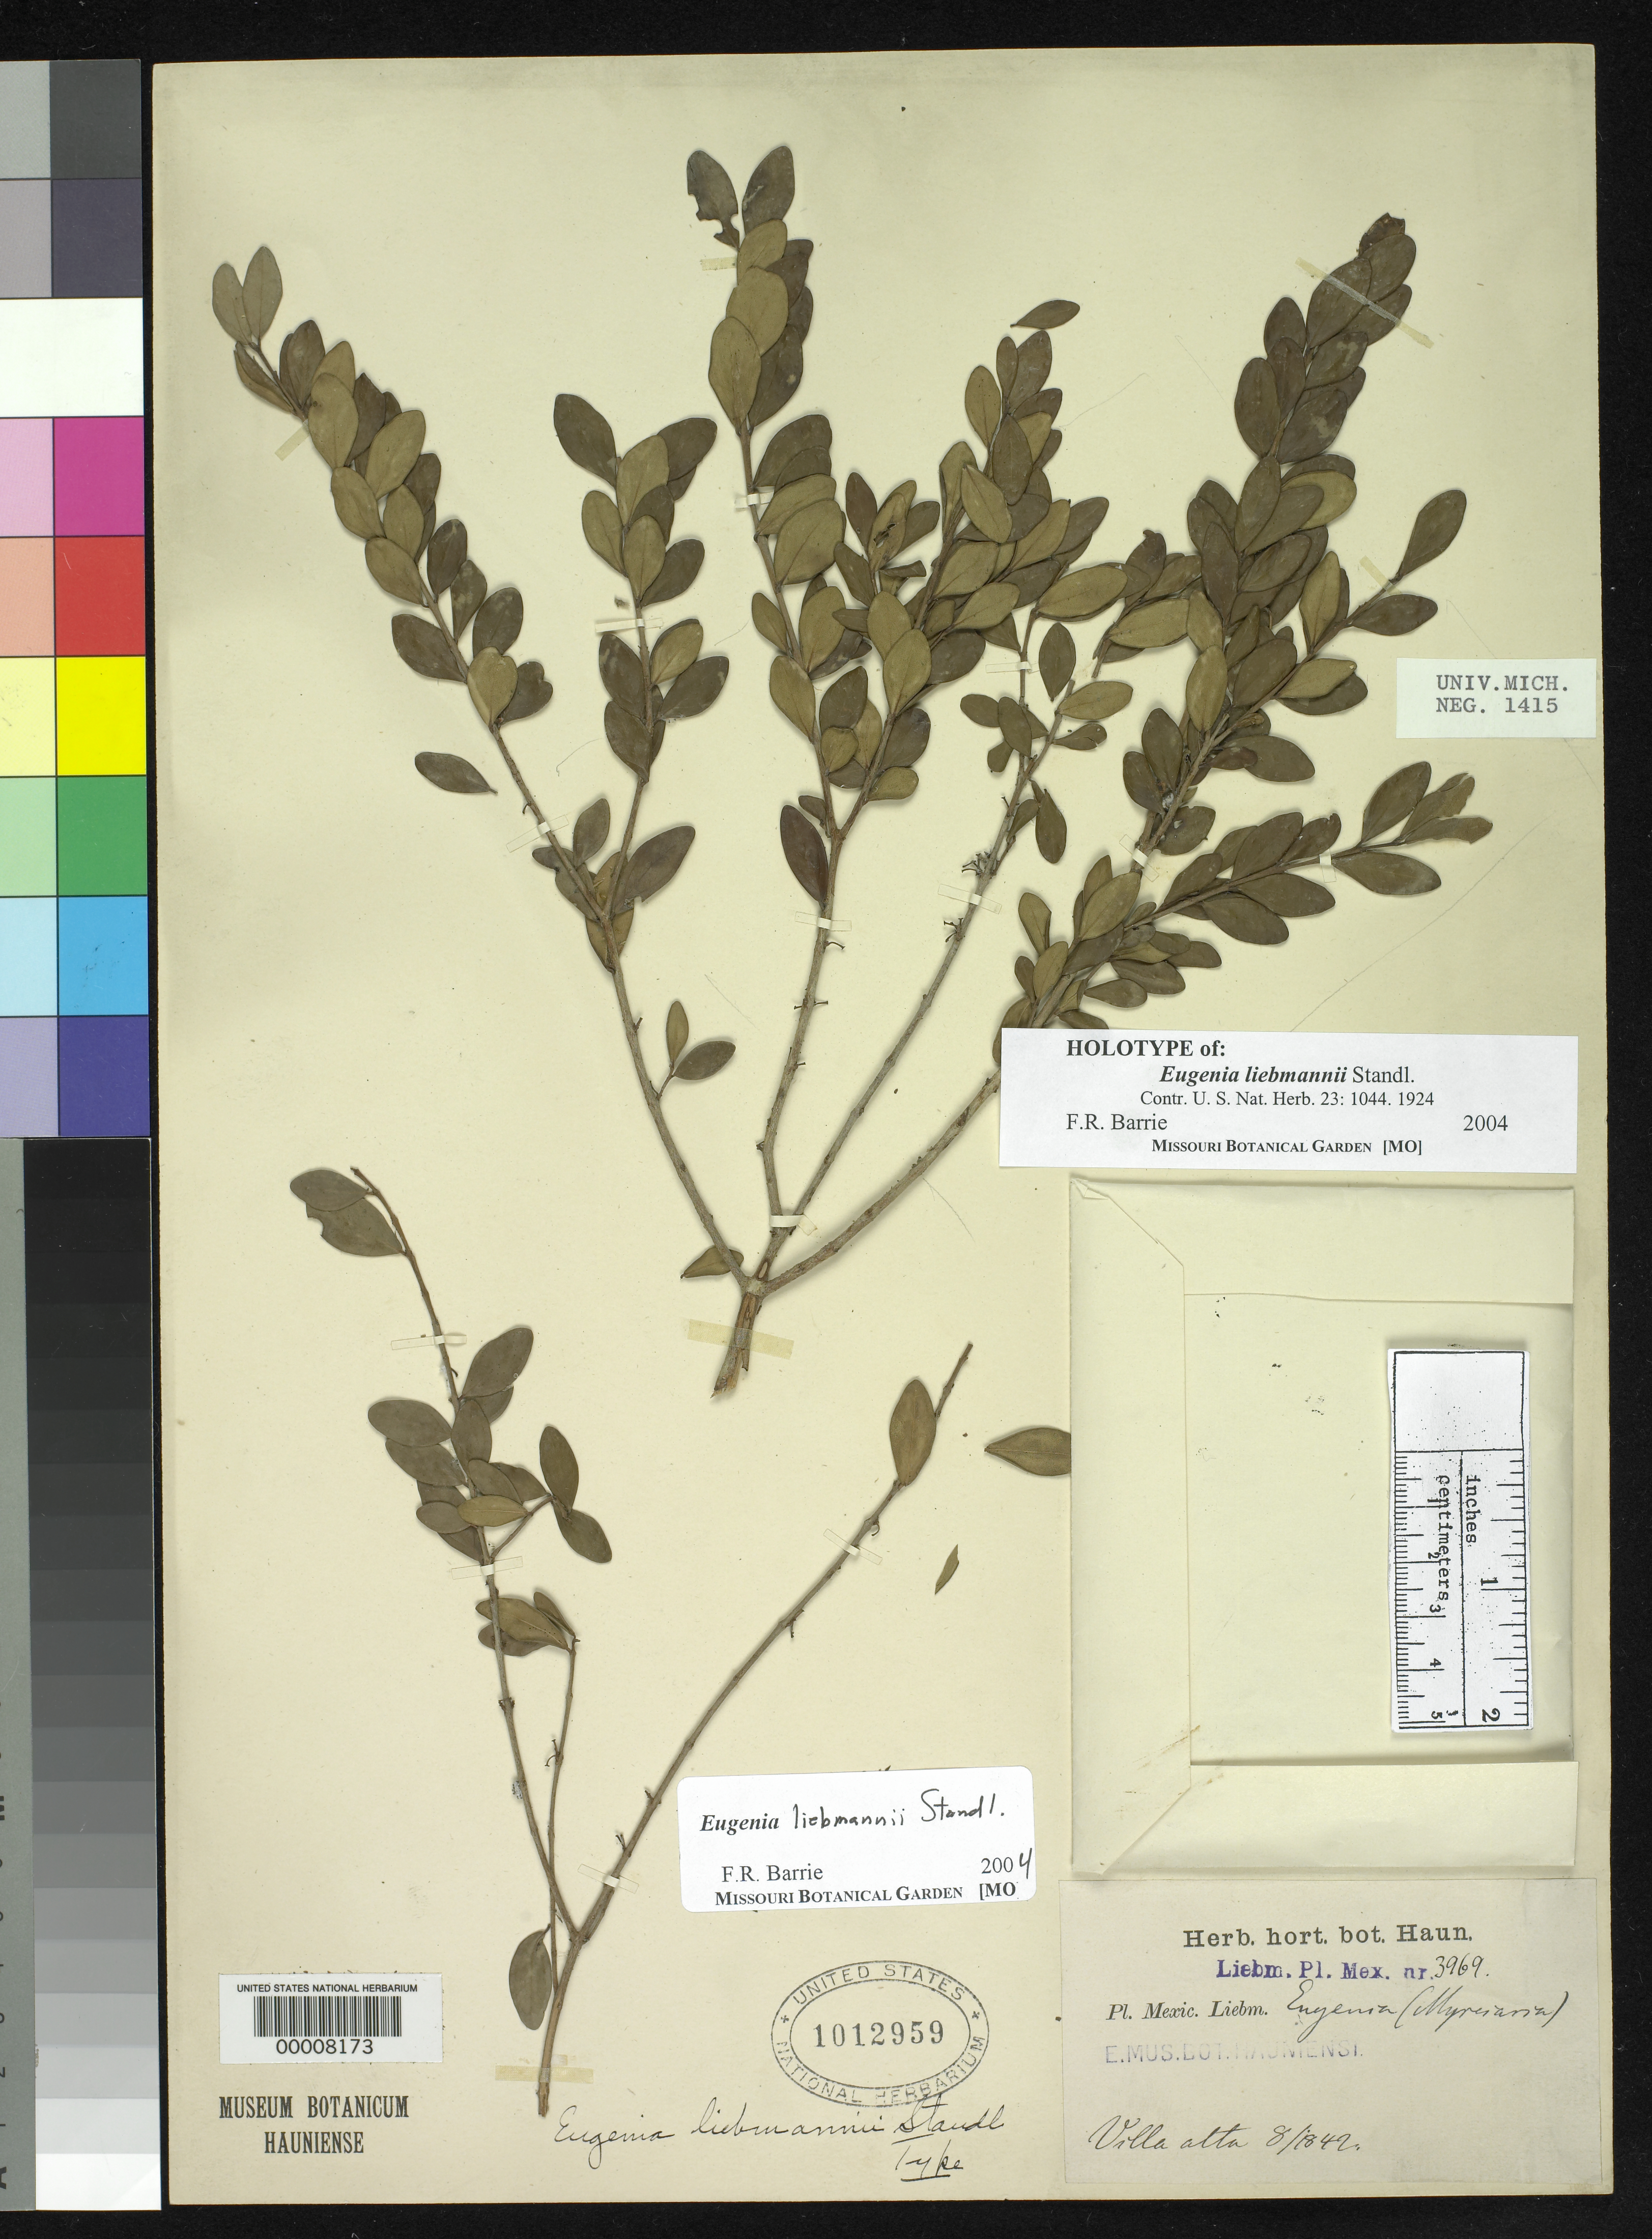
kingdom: Plantae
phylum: Tracheophyta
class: Magnoliopsida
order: Myrtales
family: Myrtaceae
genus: Eugenia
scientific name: Eugenia liebmannii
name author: Standl.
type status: Holotype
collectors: F. M. Liebmann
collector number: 3969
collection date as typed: Aug 1942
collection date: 1942-08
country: Mexico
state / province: Oaxaca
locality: Villa Alta.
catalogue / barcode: US 1012959